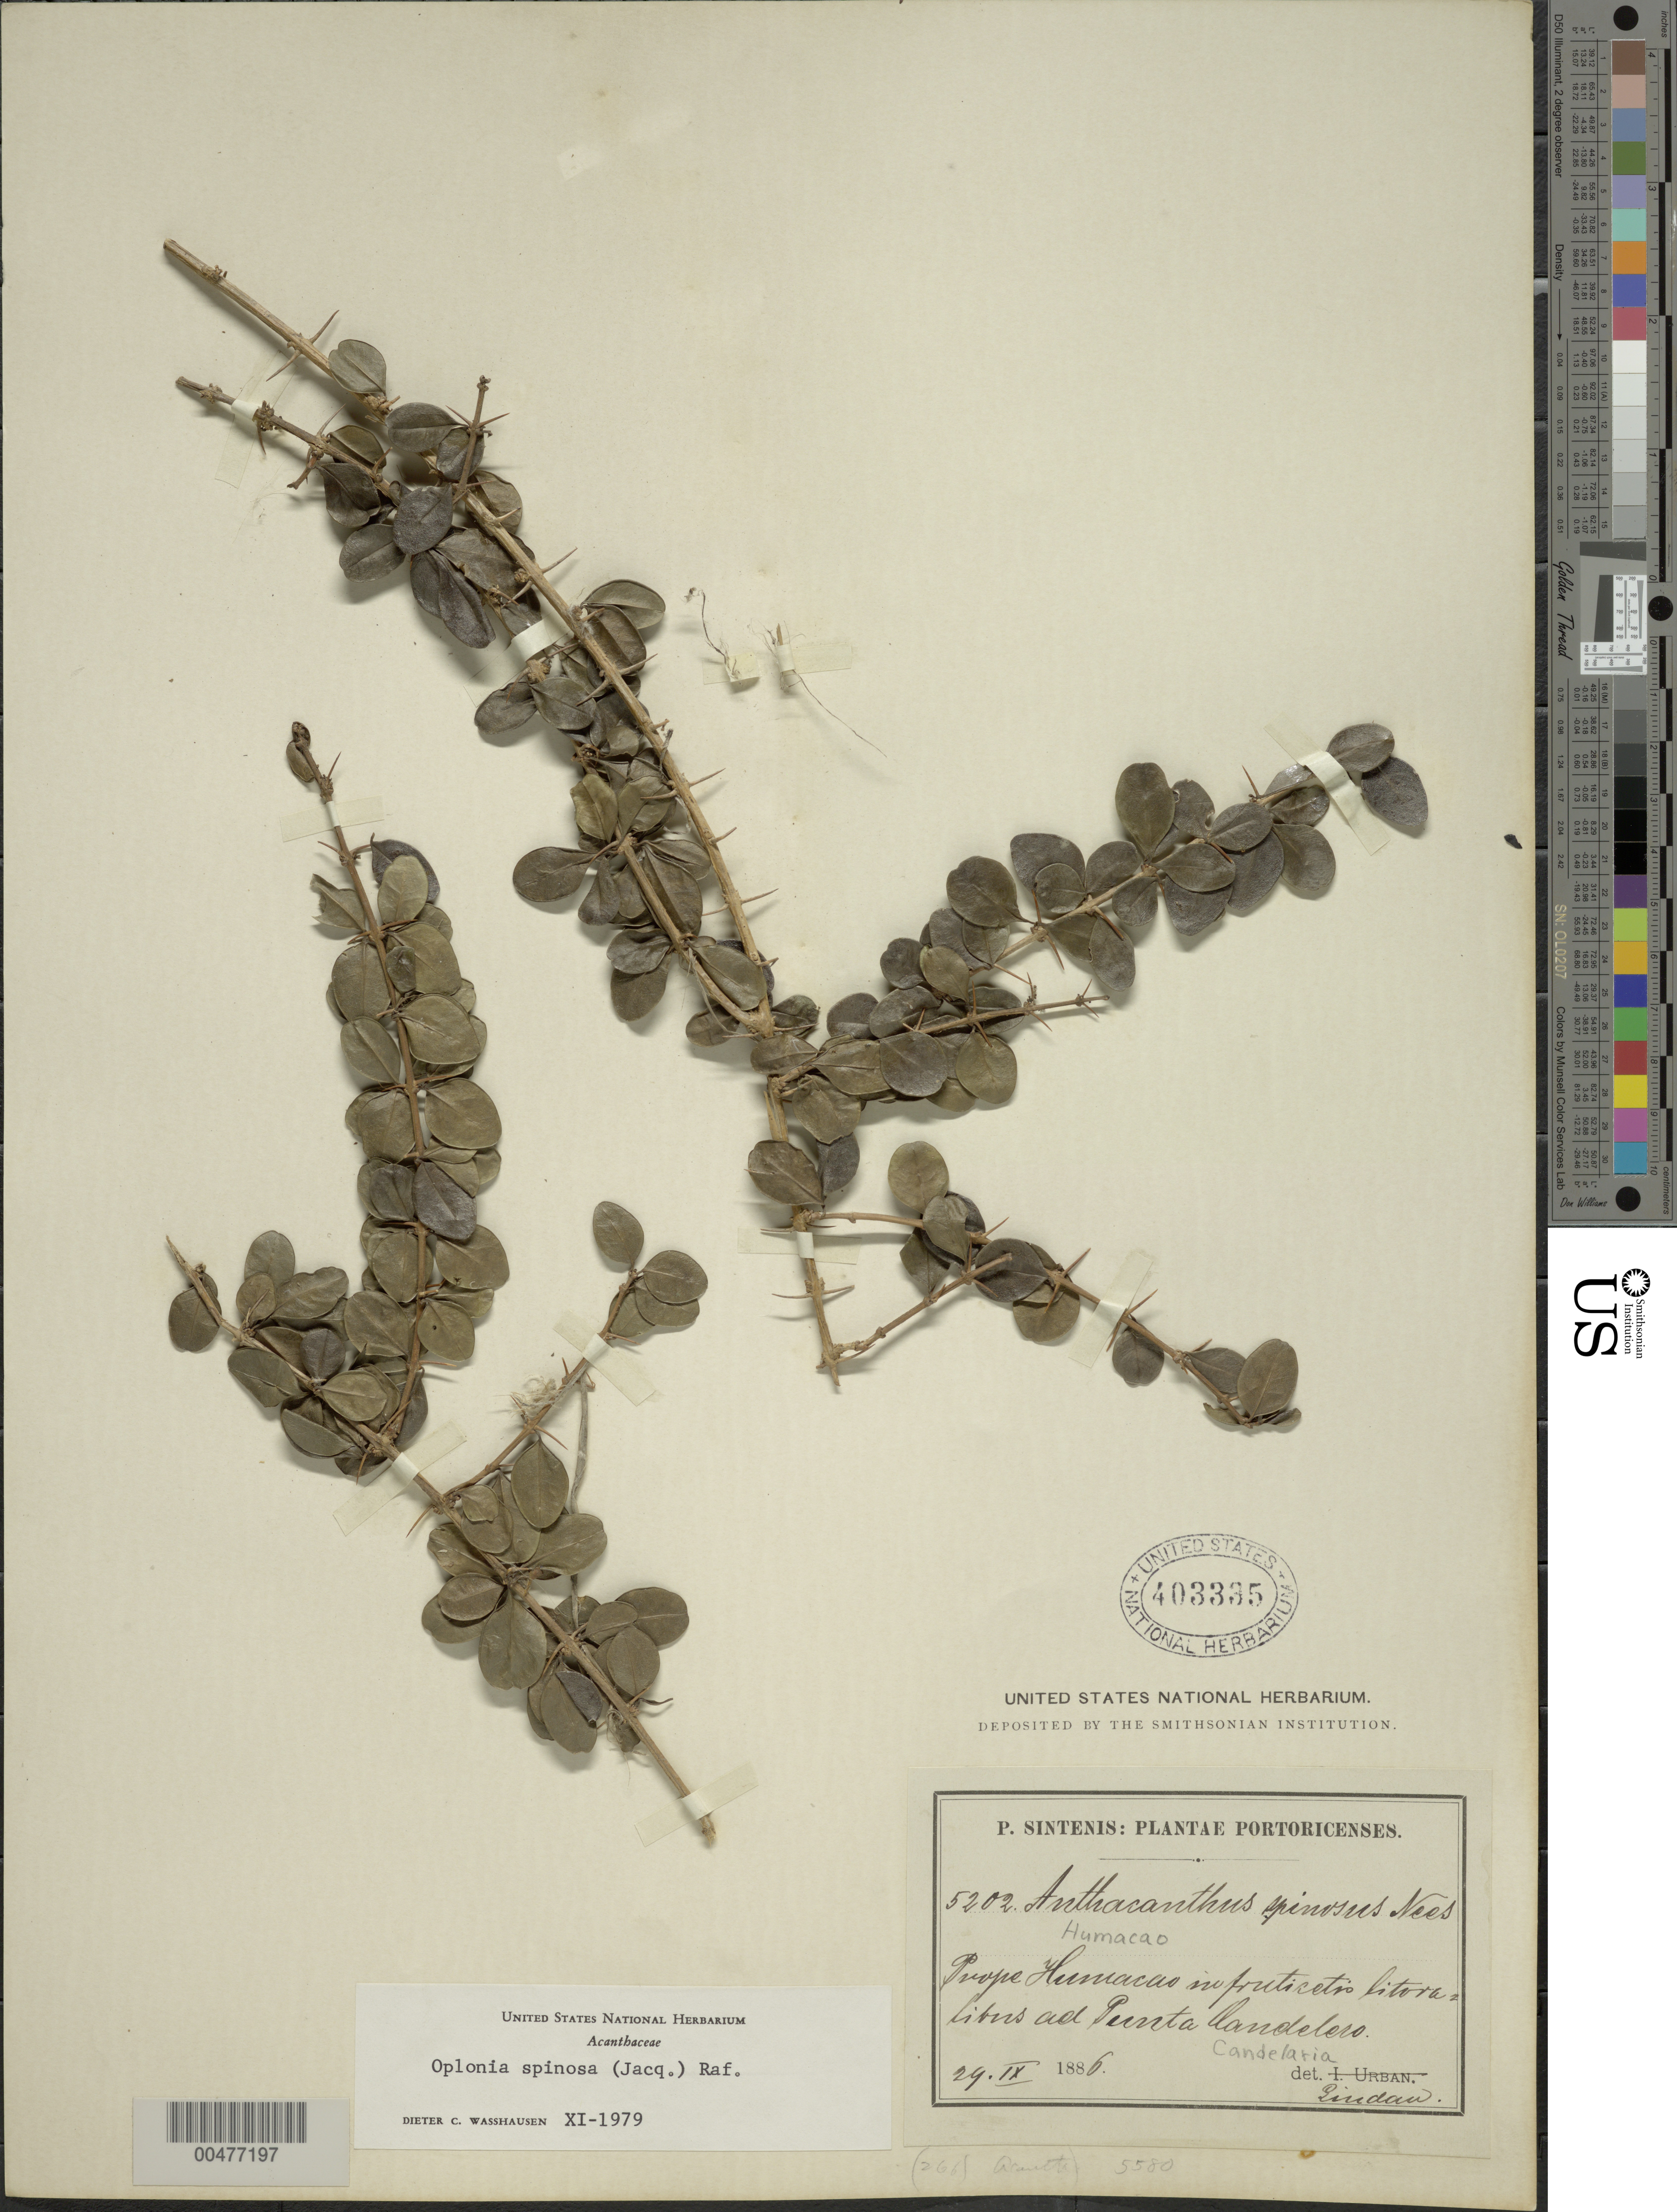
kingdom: Plantae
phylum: Tracheophyta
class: Magnoliopsida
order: Lamiales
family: Acanthaceae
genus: Oplonia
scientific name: Oplonia spinosa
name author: Raf.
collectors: P. Sintenis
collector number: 5202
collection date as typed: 29 Sep 1886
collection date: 1886-09-29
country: Puerto Rico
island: Greater Antilles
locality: Humacao at Punta Candelaria. Littoral forest.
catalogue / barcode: US 403335